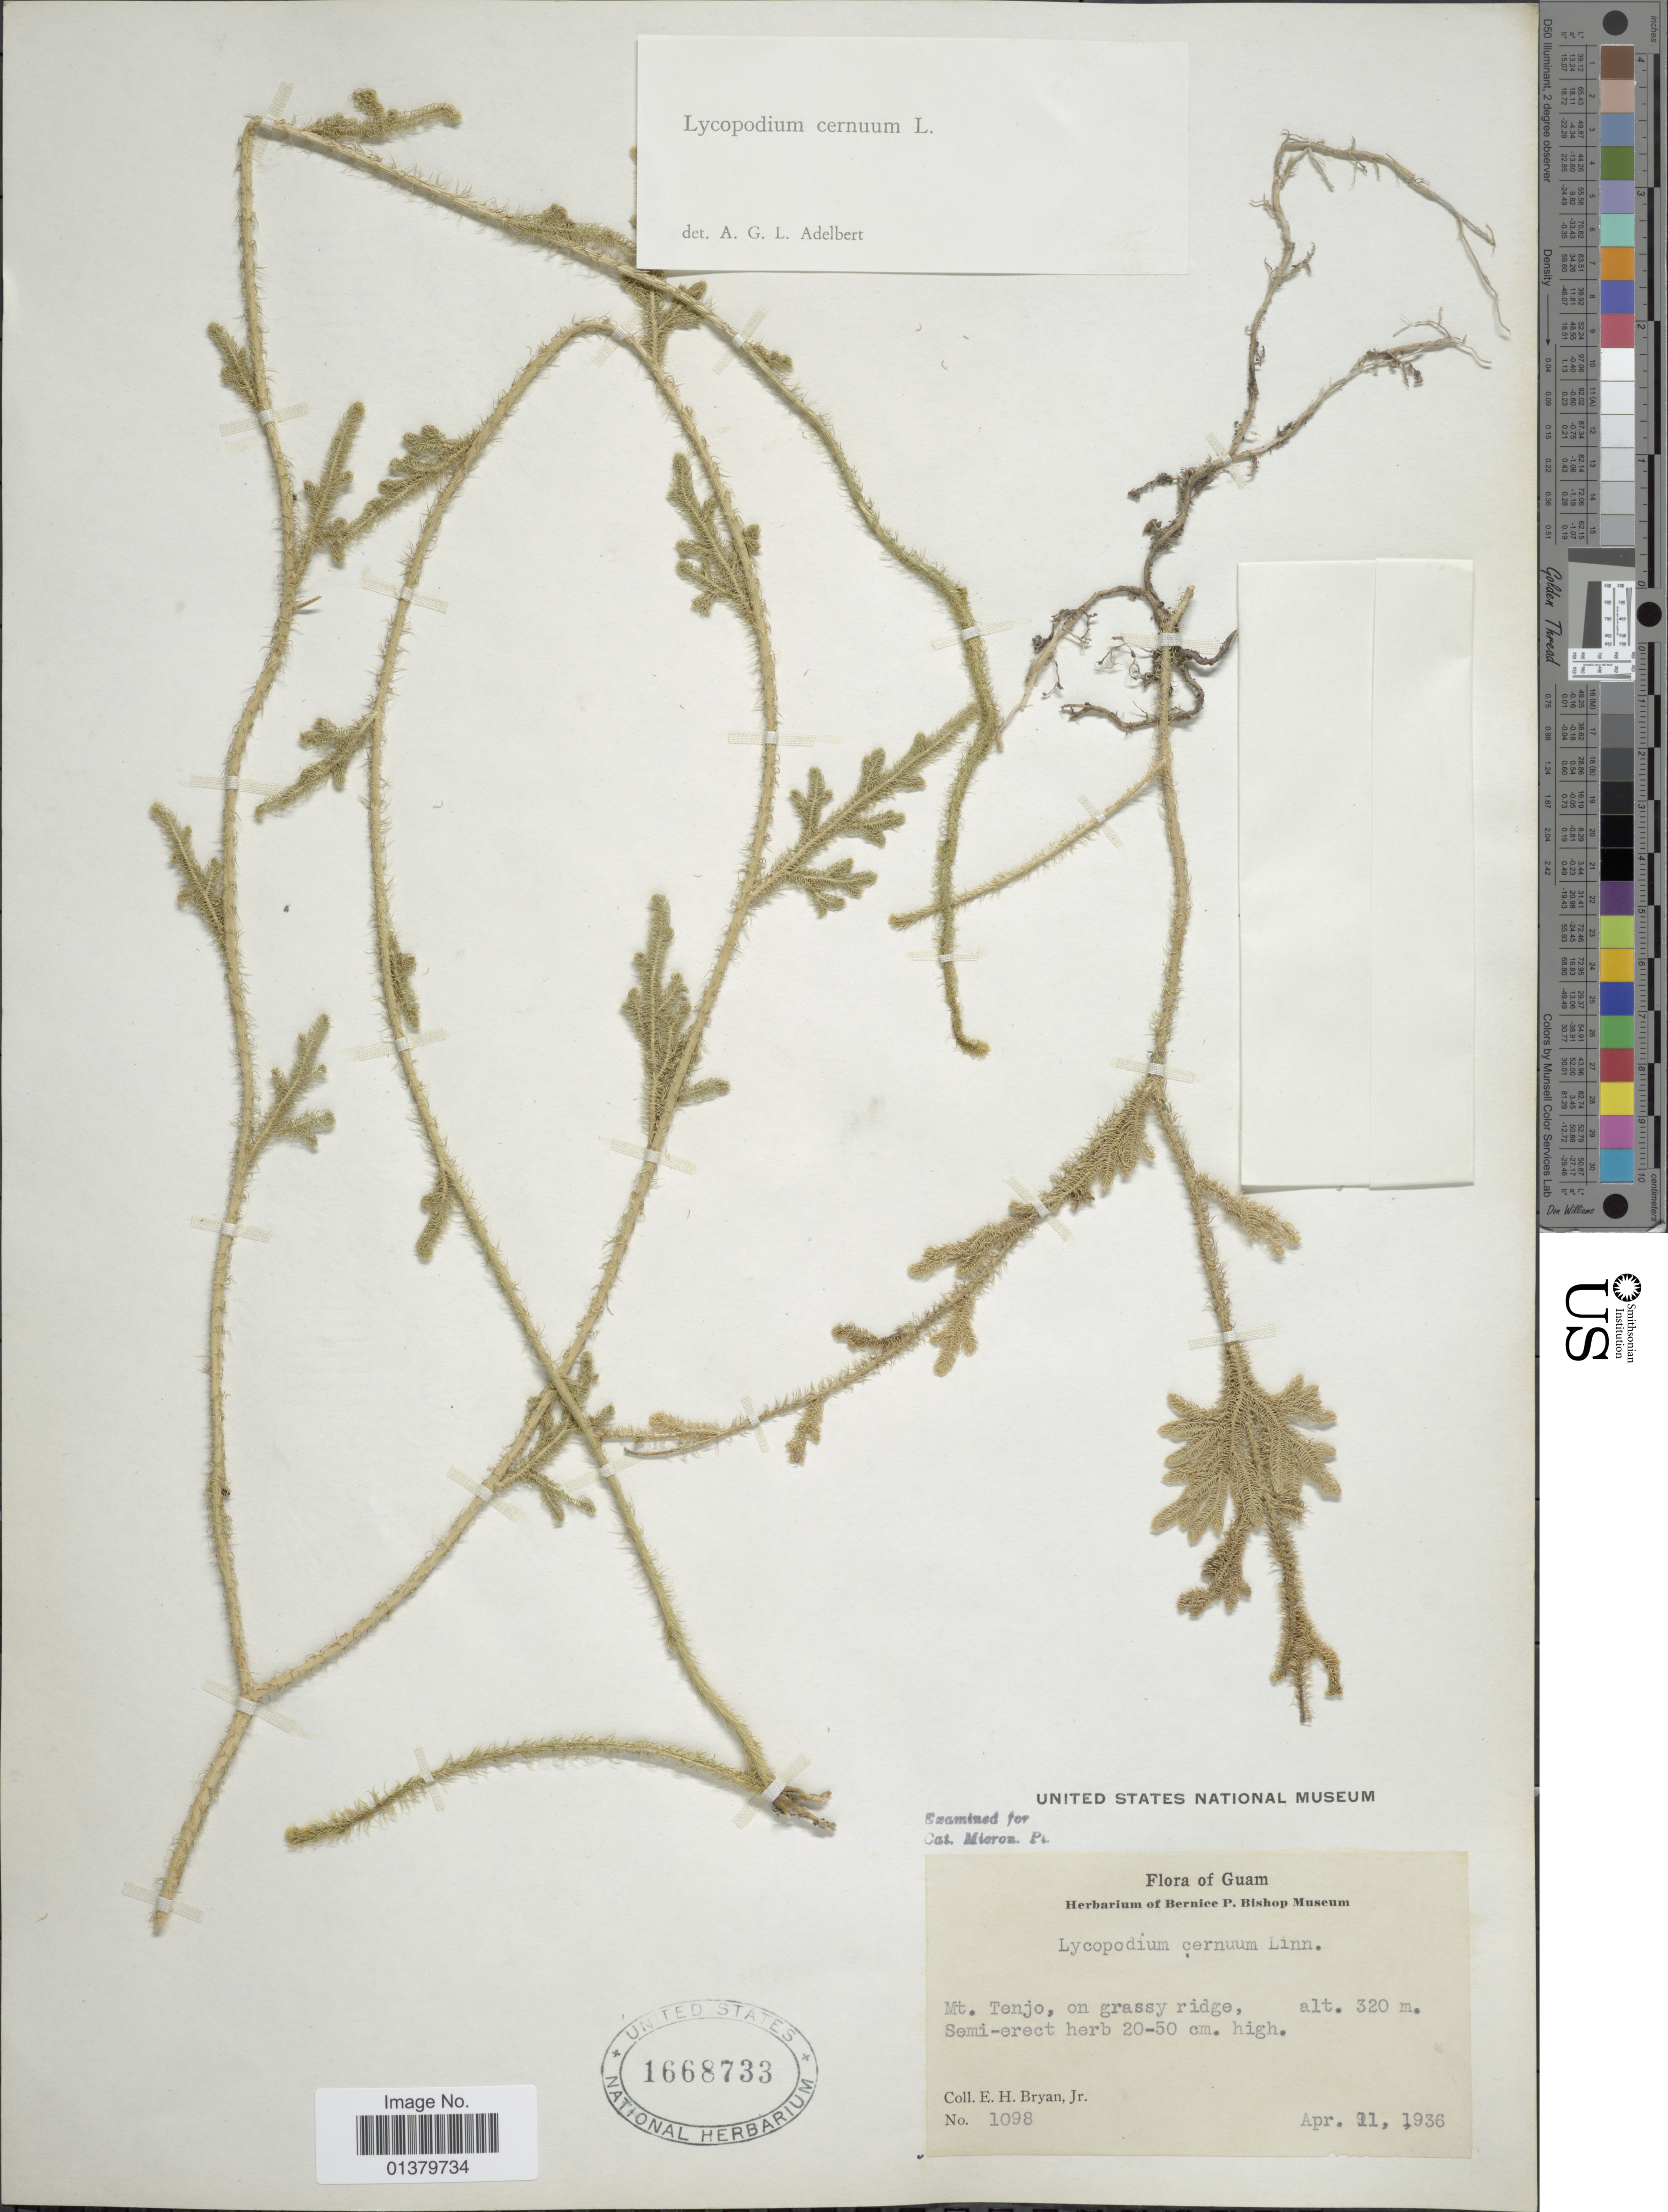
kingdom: Plantae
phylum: Tracheophyta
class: Lycopodiopsida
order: Lycopodiales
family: Lycopodiaceae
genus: Palhinhaea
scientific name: Palhinhaea cernua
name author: (L.) Vasc. & Franco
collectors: E. Bryan Jr.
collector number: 1098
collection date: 1936-04-11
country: Guam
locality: Mt Tonjo, on grassy ridge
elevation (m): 320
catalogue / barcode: US 1668733